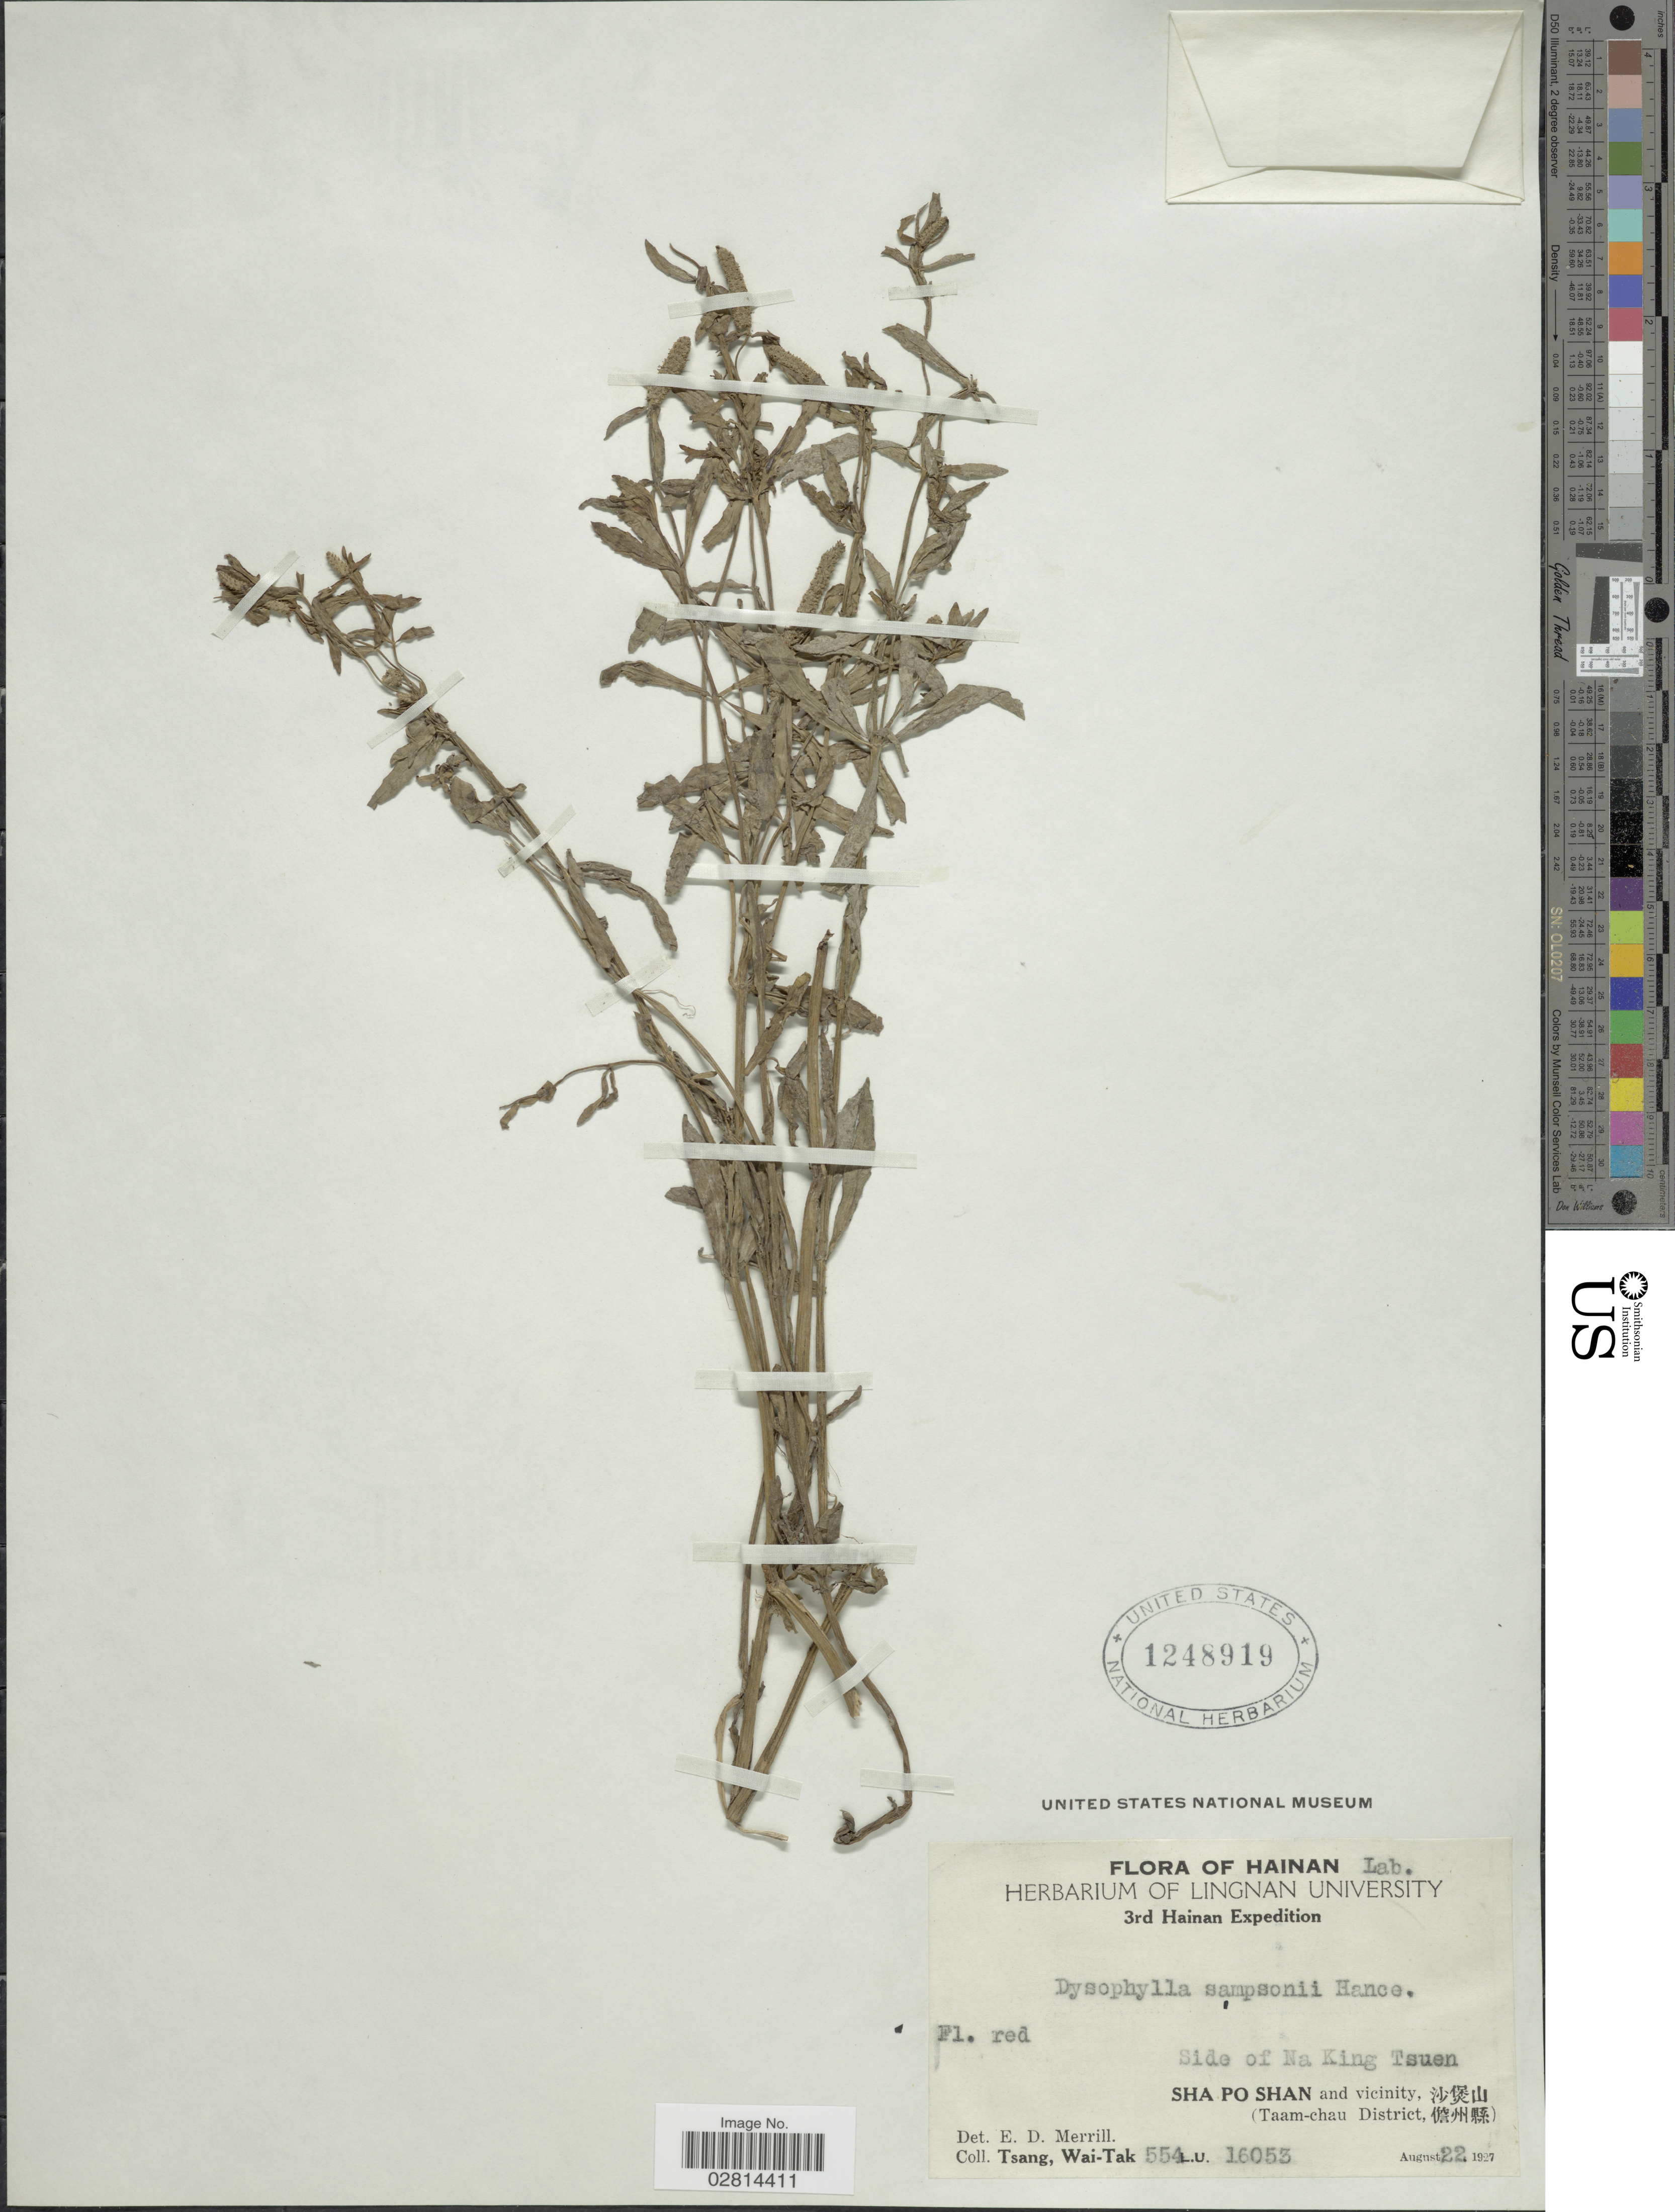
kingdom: Plantae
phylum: Tracheophyta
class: Magnoliopsida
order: Lamiales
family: Lamiaceae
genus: Pogostemon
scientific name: Pogostemon stellatus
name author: (Lour.) Kuntze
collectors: W. T. Tsang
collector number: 554L.U.16053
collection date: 1927-08-22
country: China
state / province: Hainan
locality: Na King Tsuen. Sha Po Shan and vicinity, (Taam-chau District.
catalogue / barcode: US 1248919